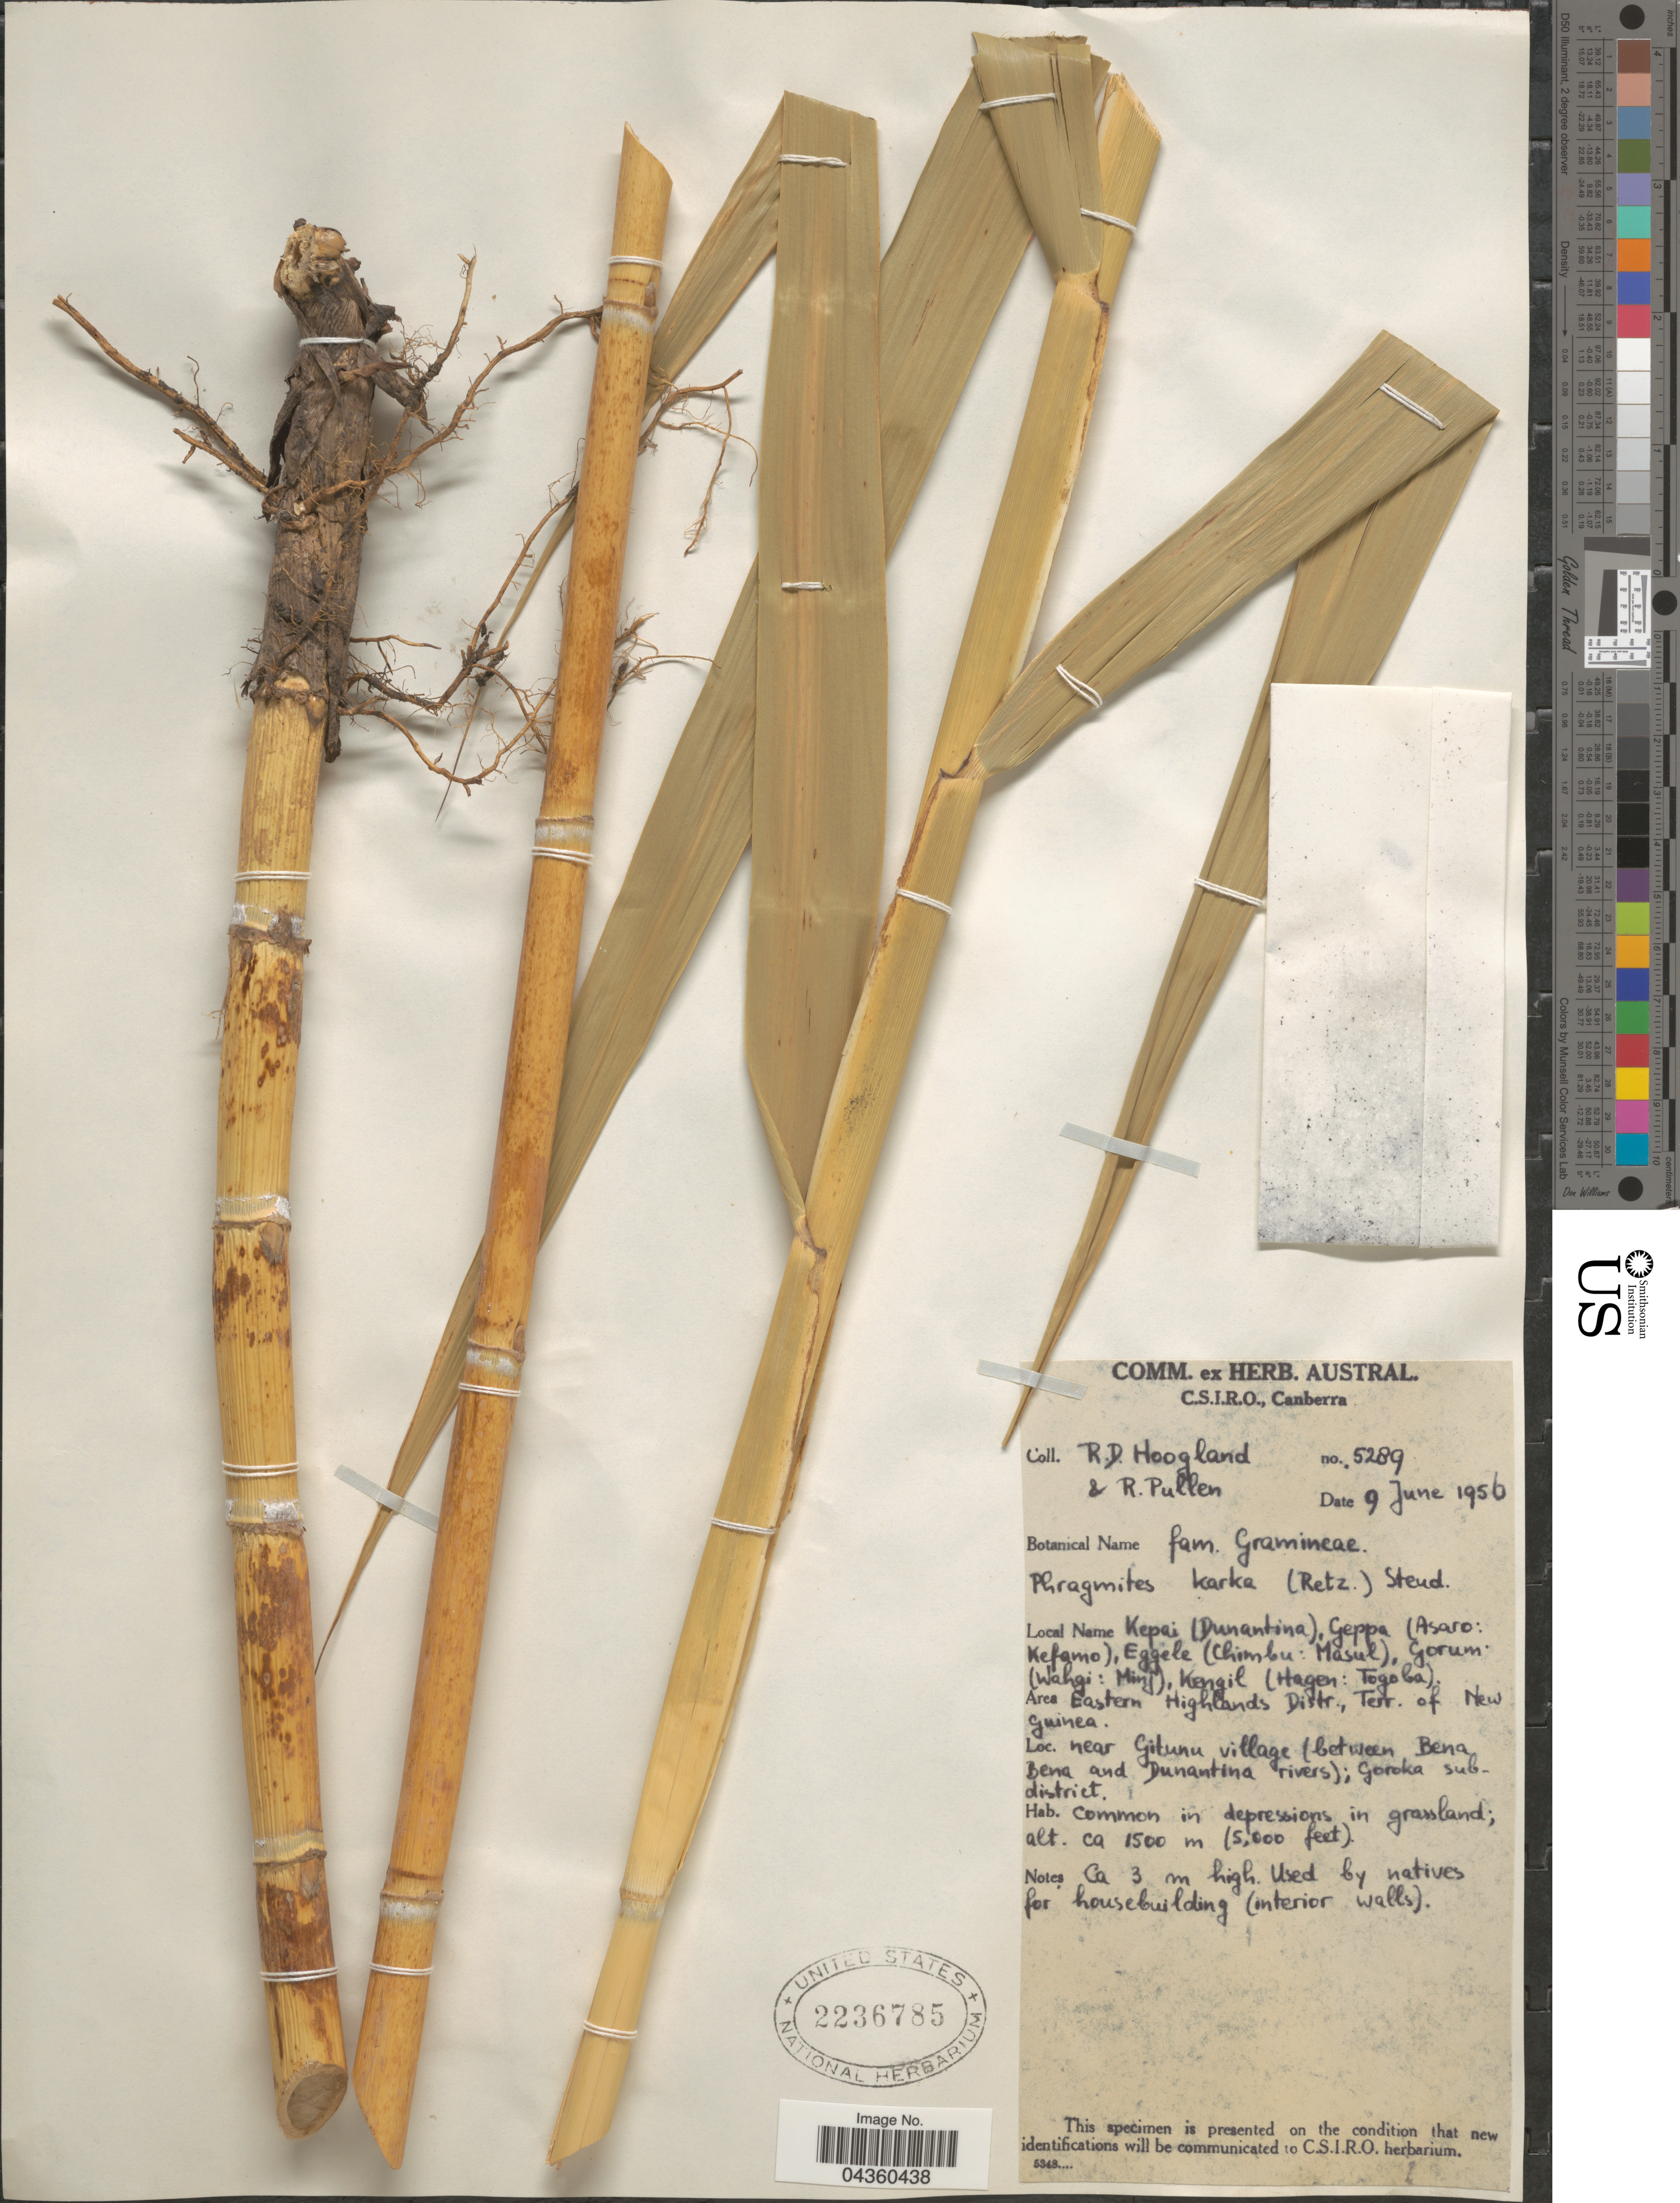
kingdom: Plantae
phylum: Tracheophyta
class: Liliopsida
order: Poales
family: Poaceae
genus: Phragmites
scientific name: Phragmites karka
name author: (Retz.) Trin. ex Steud.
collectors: R. D. Hoogland & R. Pullen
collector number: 5289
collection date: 1956-06-09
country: Papua New Guinea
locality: Area Eastern Highlands Distr., Terr. of New Guinea. Near Gitunu village (between Bena Bena and Dunantina rivers); Goroka subdistrict.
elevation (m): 1500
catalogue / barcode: US 2236785